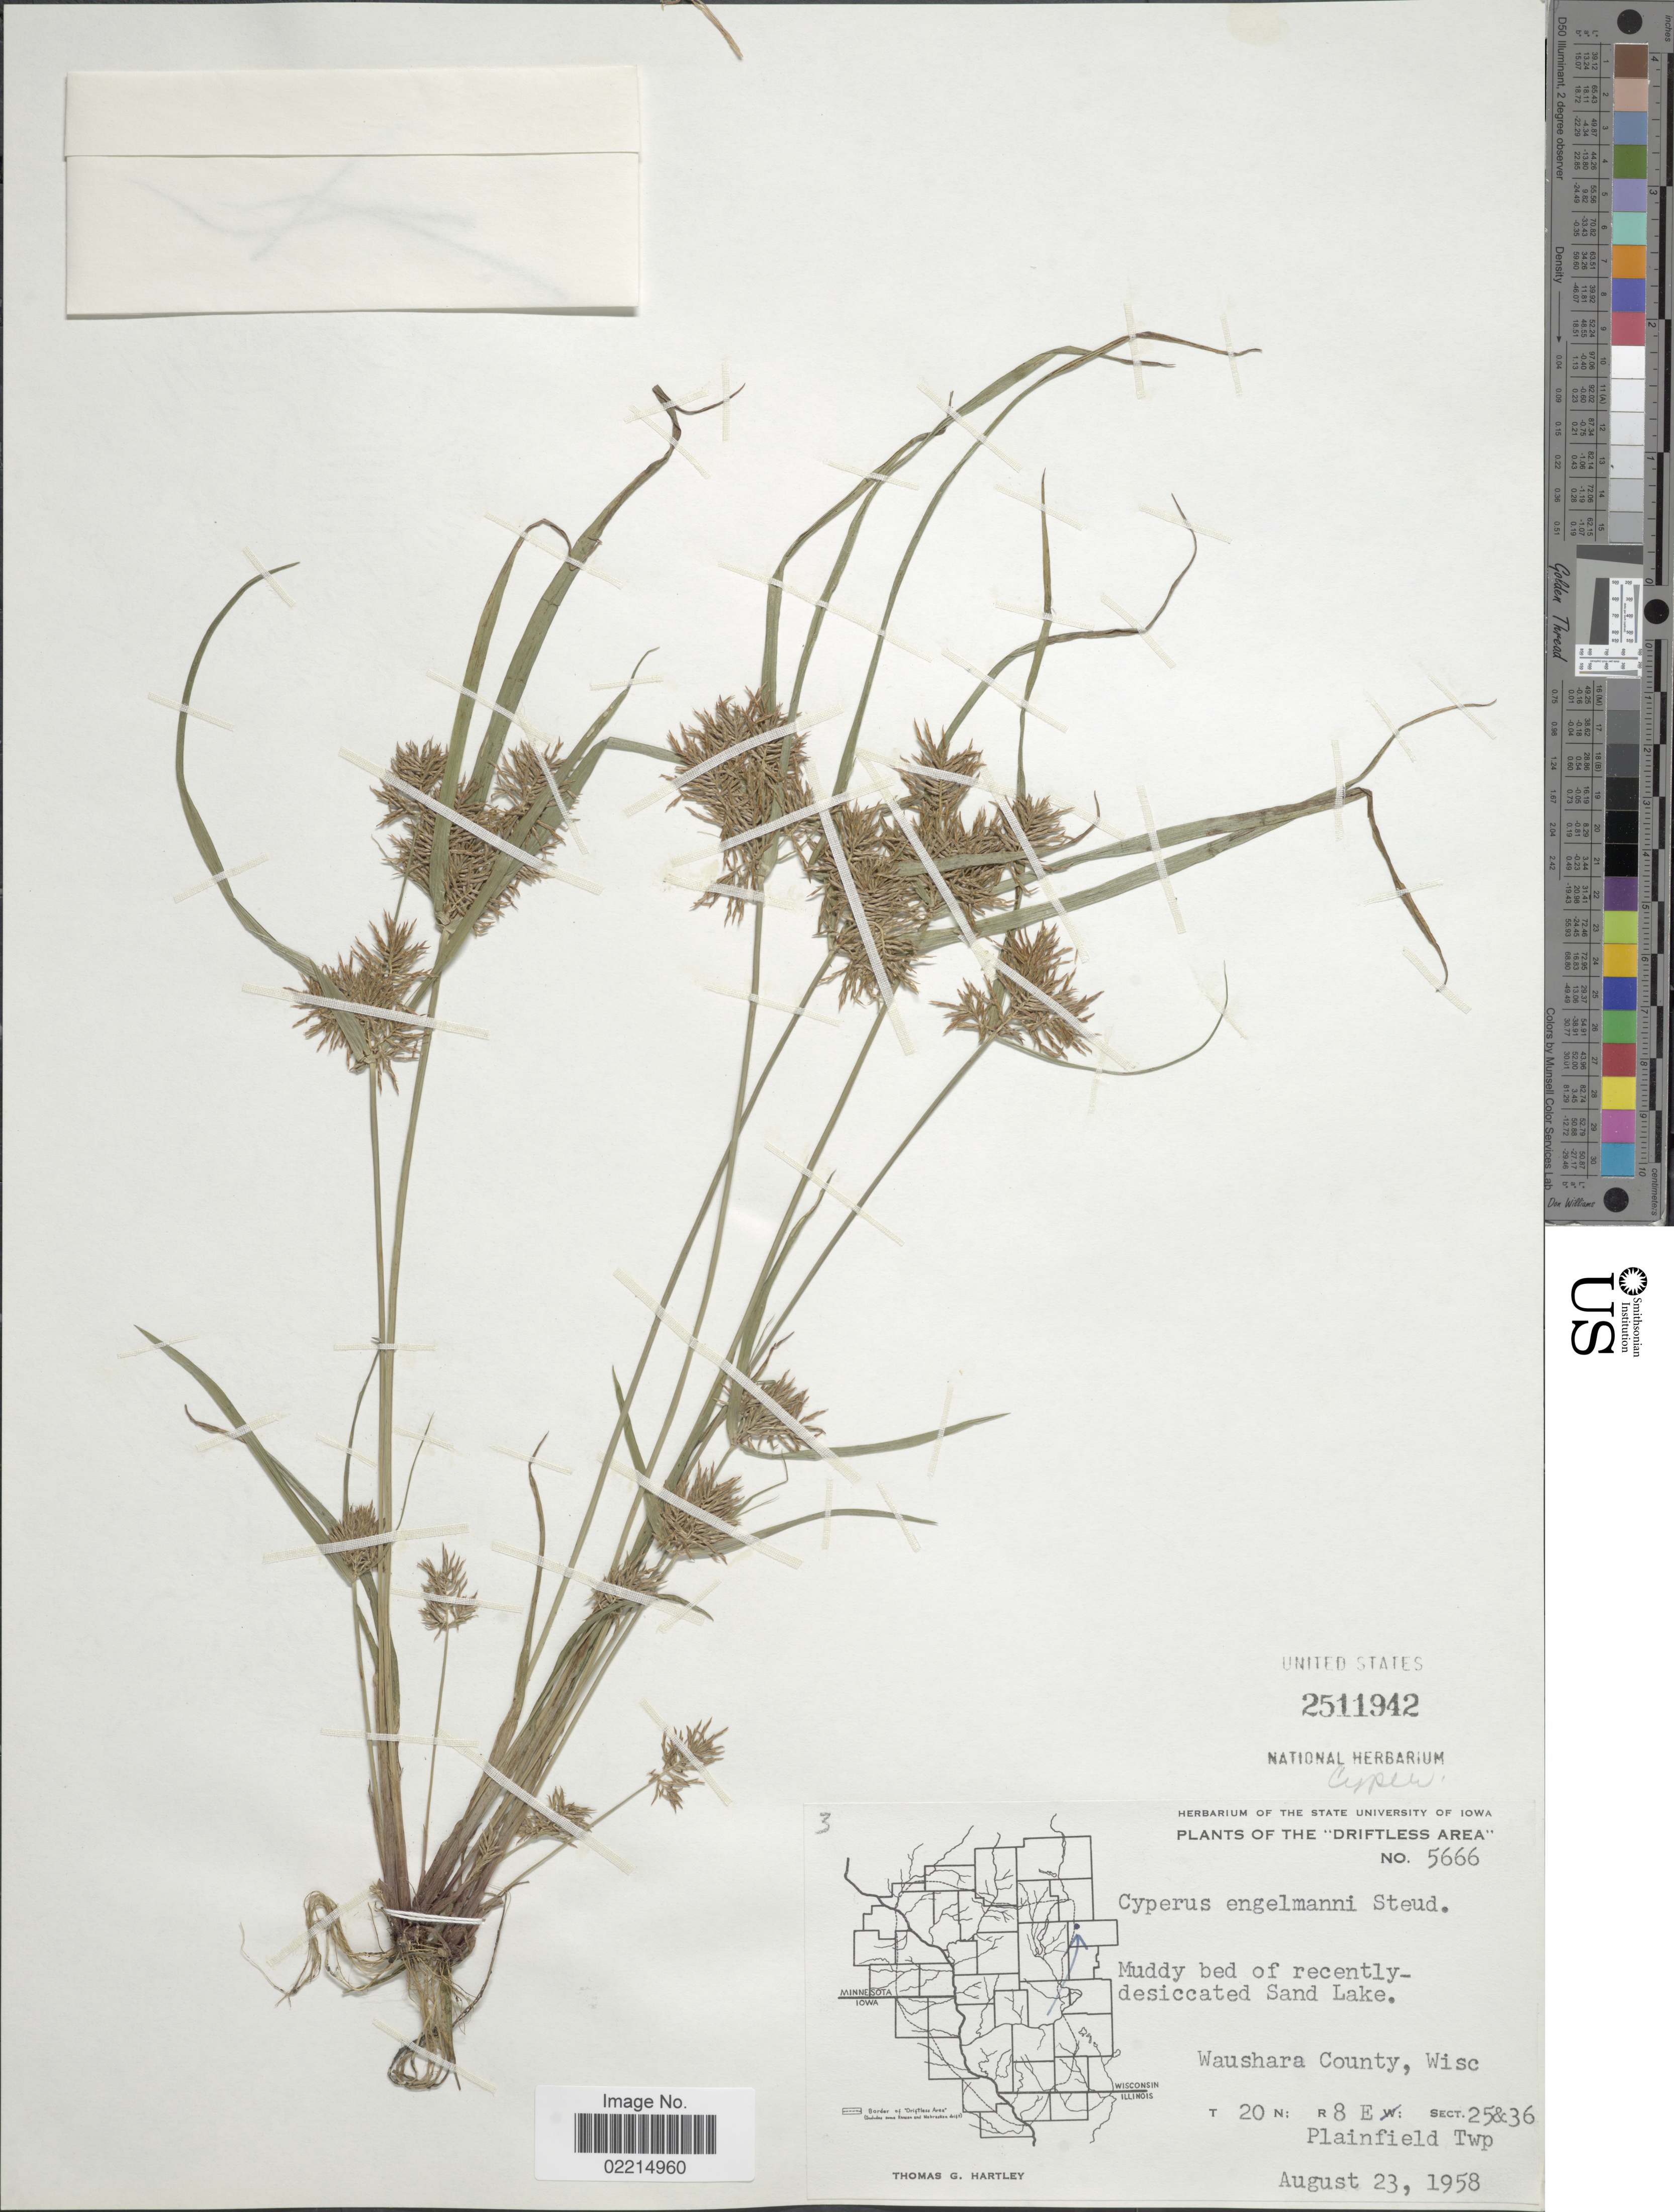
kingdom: Plantae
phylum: Tracheophyta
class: Liliopsida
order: Poales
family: Cyperaceae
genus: Cyperus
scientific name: Cyperus engelmannii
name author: Steud.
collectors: T. G. Hartley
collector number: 3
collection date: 1958-08-23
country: United States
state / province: Wisconsin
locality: Driftless Area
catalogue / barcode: US 2511942